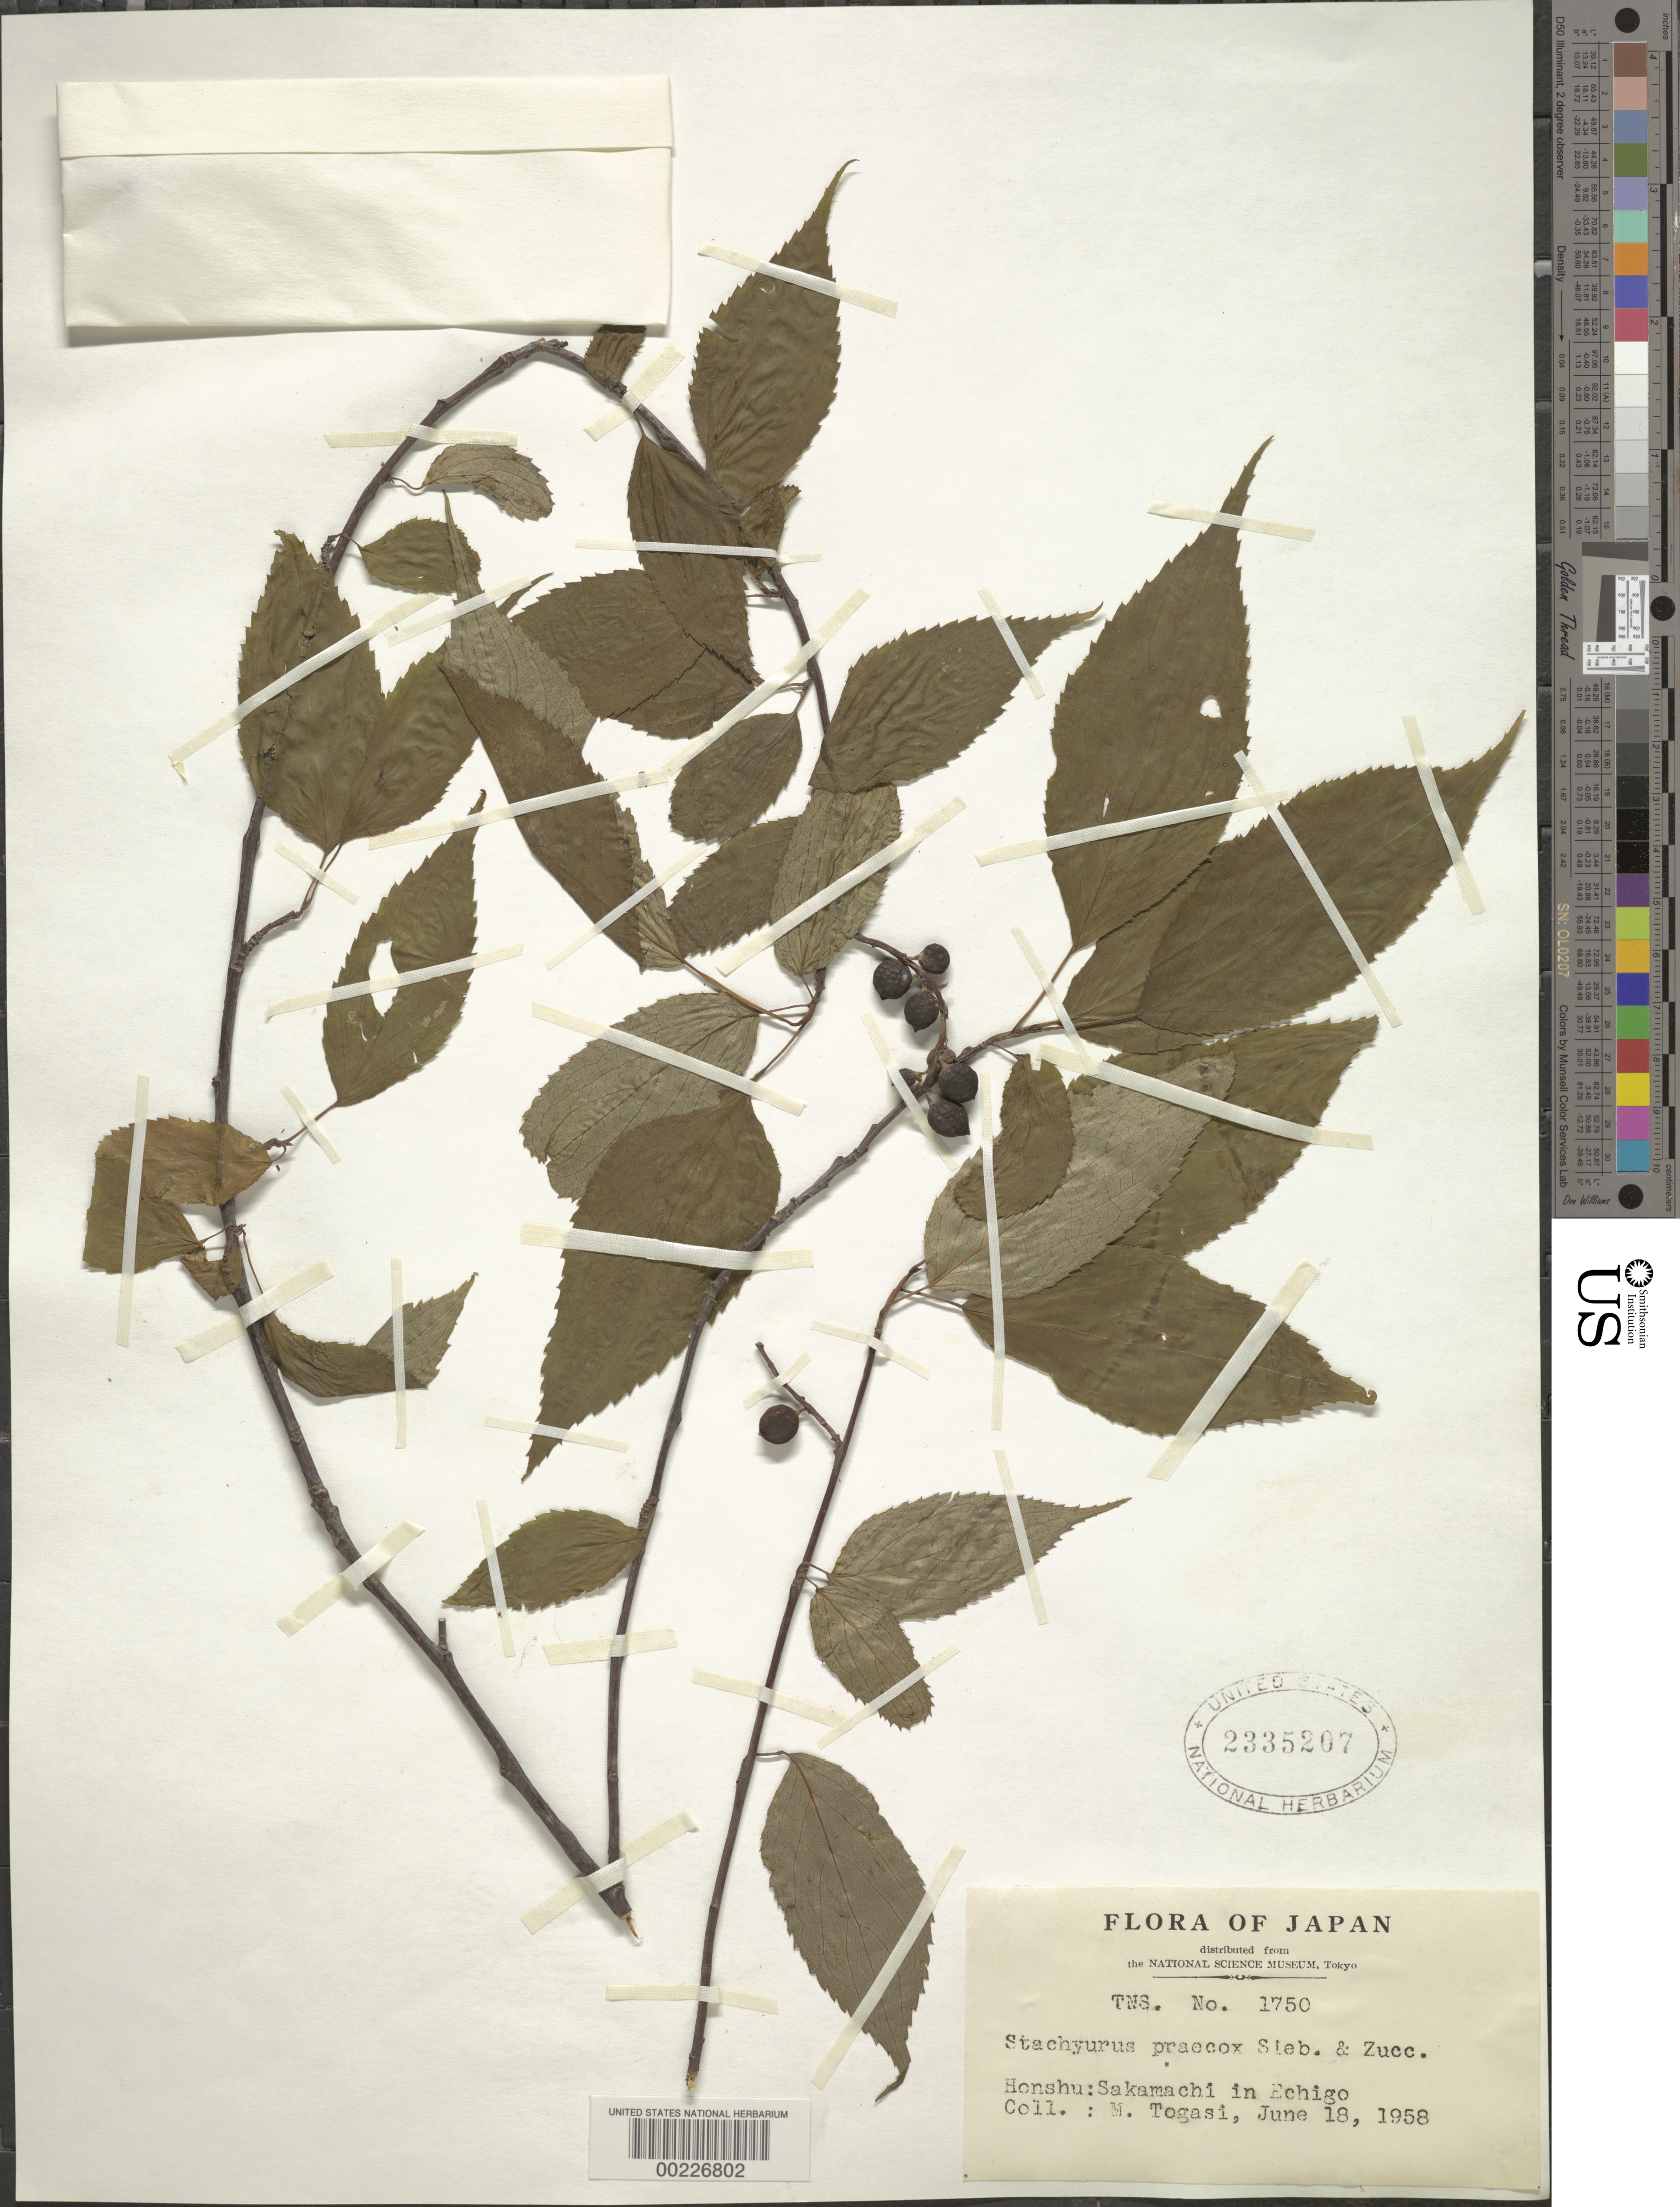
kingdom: Plantae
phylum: Tracheophyta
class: Magnoliopsida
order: Crossosomatales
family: Stachyuraceae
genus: Stachyurus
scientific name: Stachyurus praecox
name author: Siebold & Zucc.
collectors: M. Togasi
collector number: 1750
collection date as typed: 18 Jun 1958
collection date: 1958-06-18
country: Japan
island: Honshu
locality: Sakamachi in echigo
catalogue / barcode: US 2335207